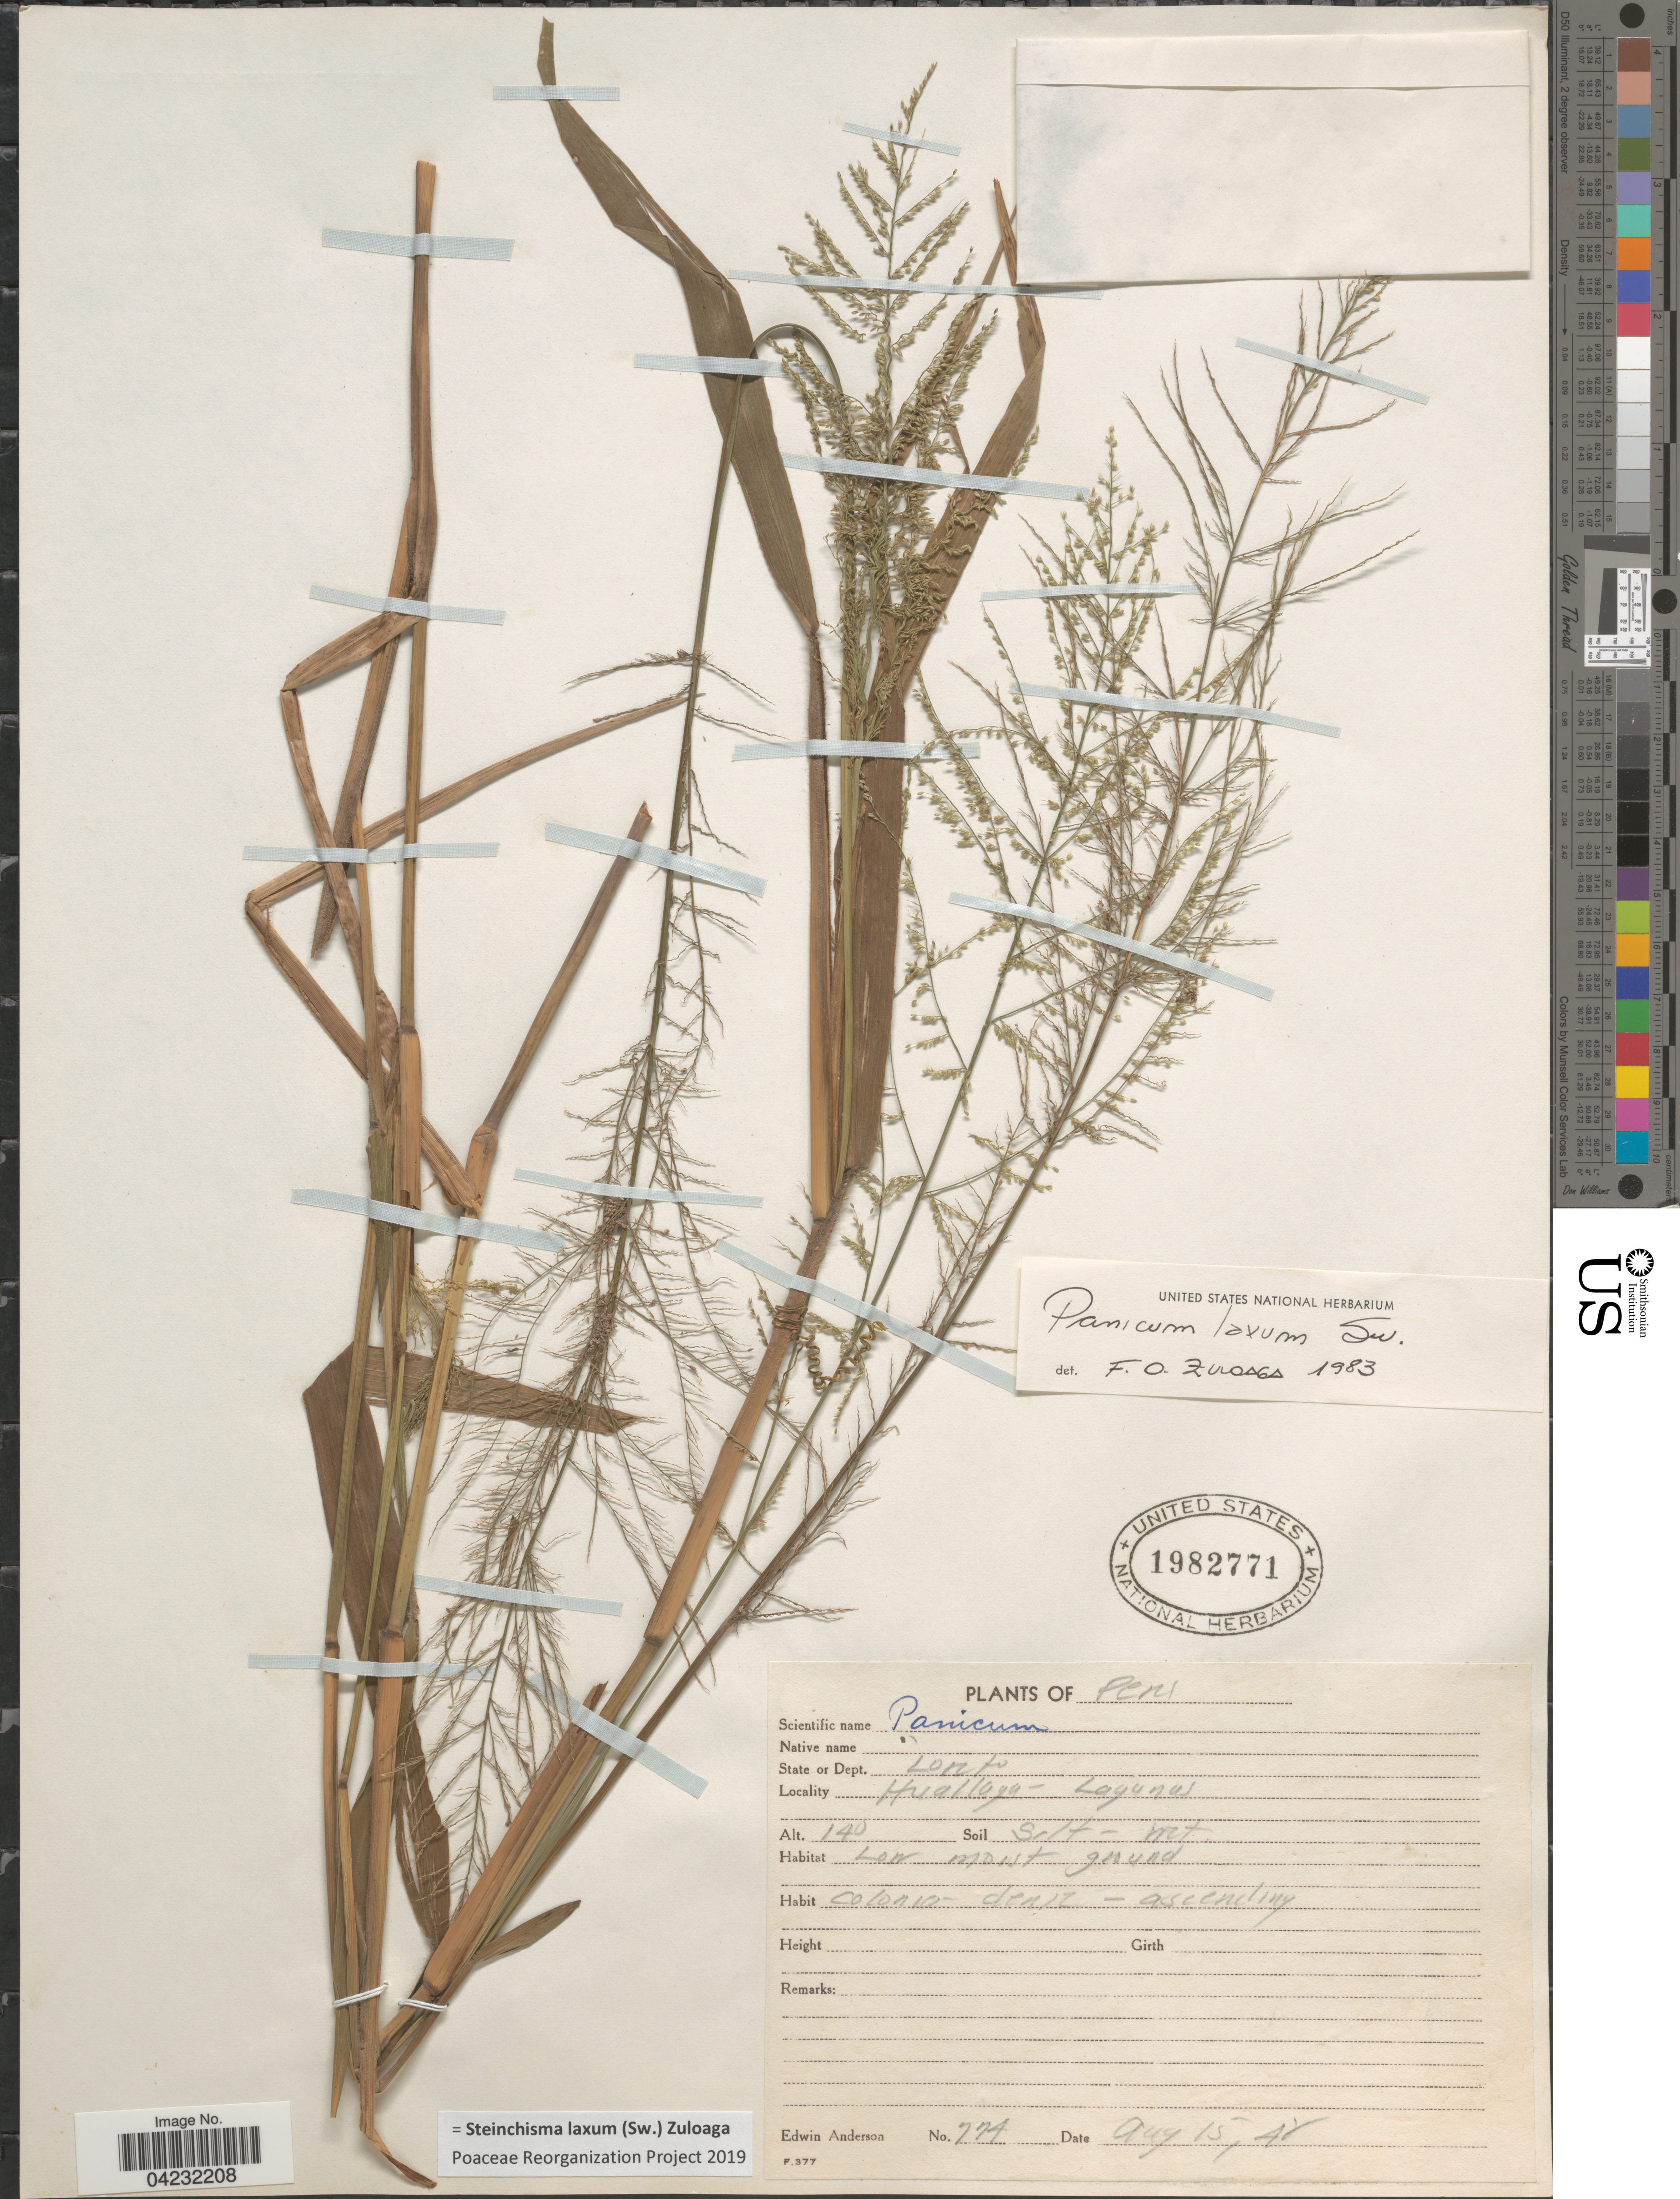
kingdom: Plantae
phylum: Tracheophyta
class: Liliopsida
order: Poales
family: Poaceae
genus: Steinchisma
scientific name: Steinchisma laxum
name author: (Sw.) Zuloaga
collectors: E. Anderson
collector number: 774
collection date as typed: Transcribed d/m/y: 15/8/48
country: Peru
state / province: Loreto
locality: State of Dept. Loreto. Huallaga- Lagunas.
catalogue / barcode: US 1982771